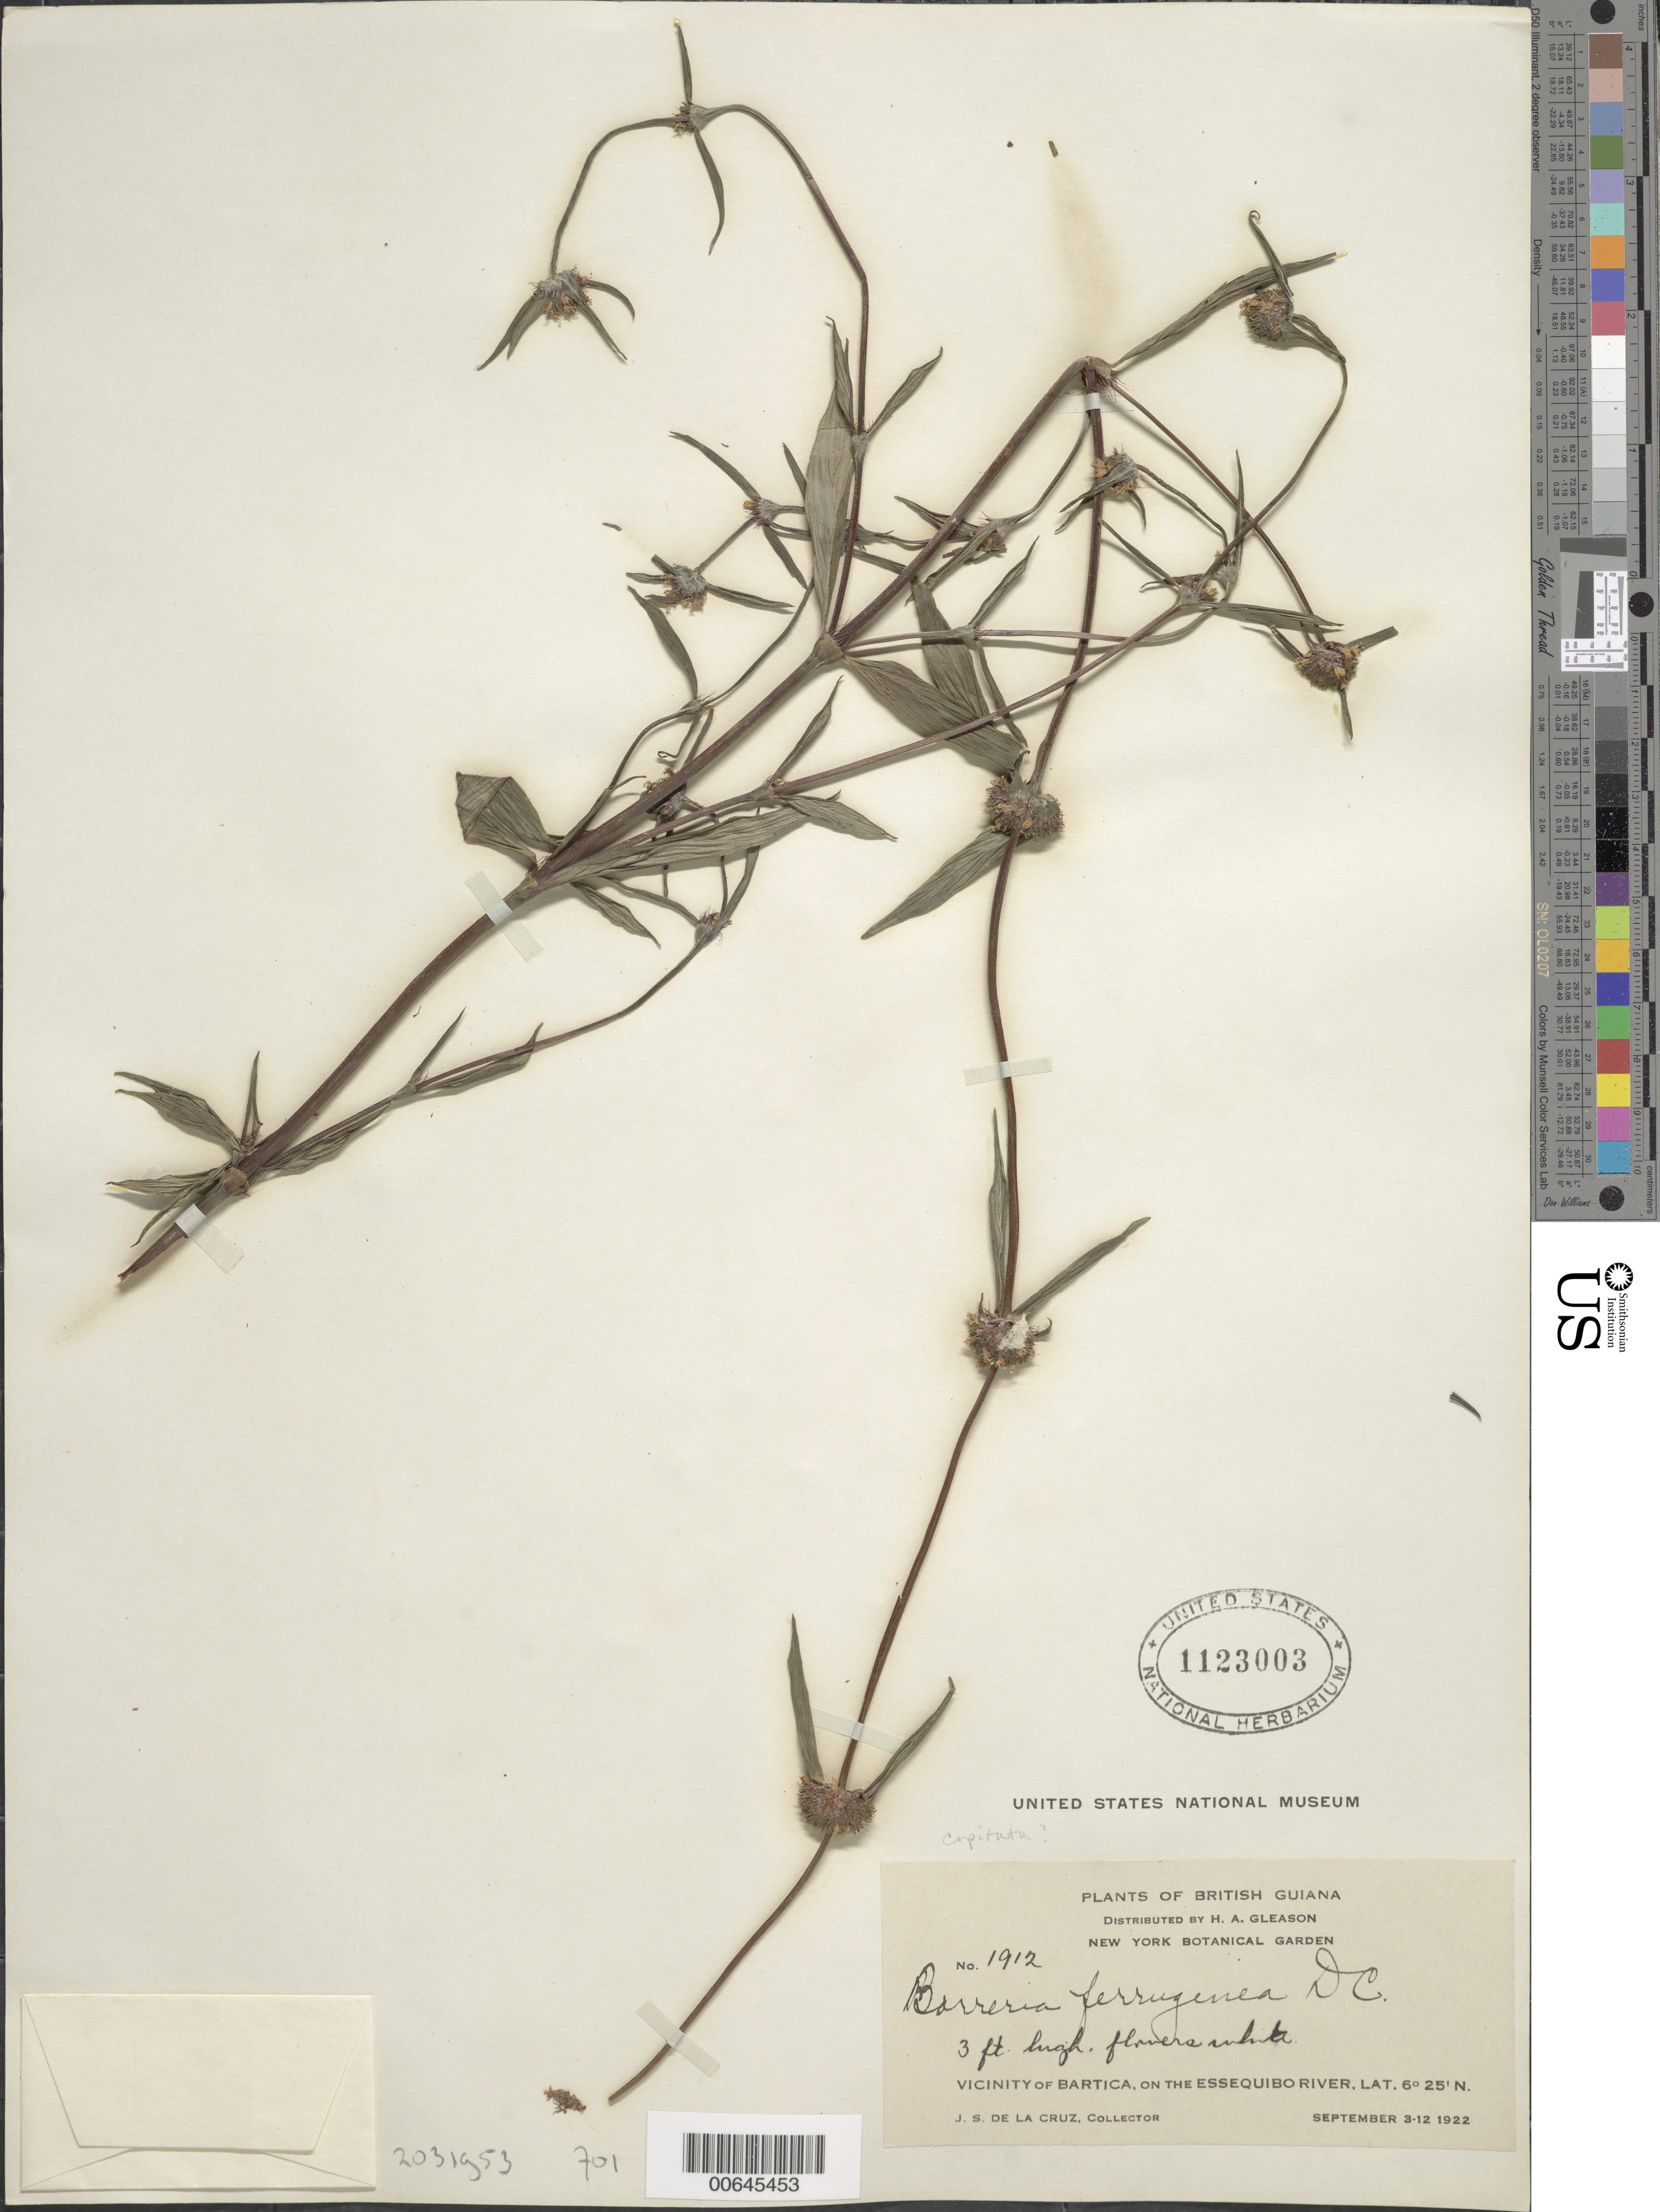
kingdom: Plantae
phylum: Tracheophyta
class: Magnoliopsida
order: Gentianales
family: Rubiaceae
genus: Spermacoce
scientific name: Spermacoce capitata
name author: Ruiz & Pav.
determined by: Delprete, P. G., Herb. de Guyane Cay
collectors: J. S. de la Cruz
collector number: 1912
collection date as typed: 3-Sep-22 to 12-Sep-22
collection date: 1922-09-03/1922-09-12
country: Guyana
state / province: Cuyuni-Mazaruni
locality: Bartica, vic., on the Essequibo River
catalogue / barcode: US 1123003